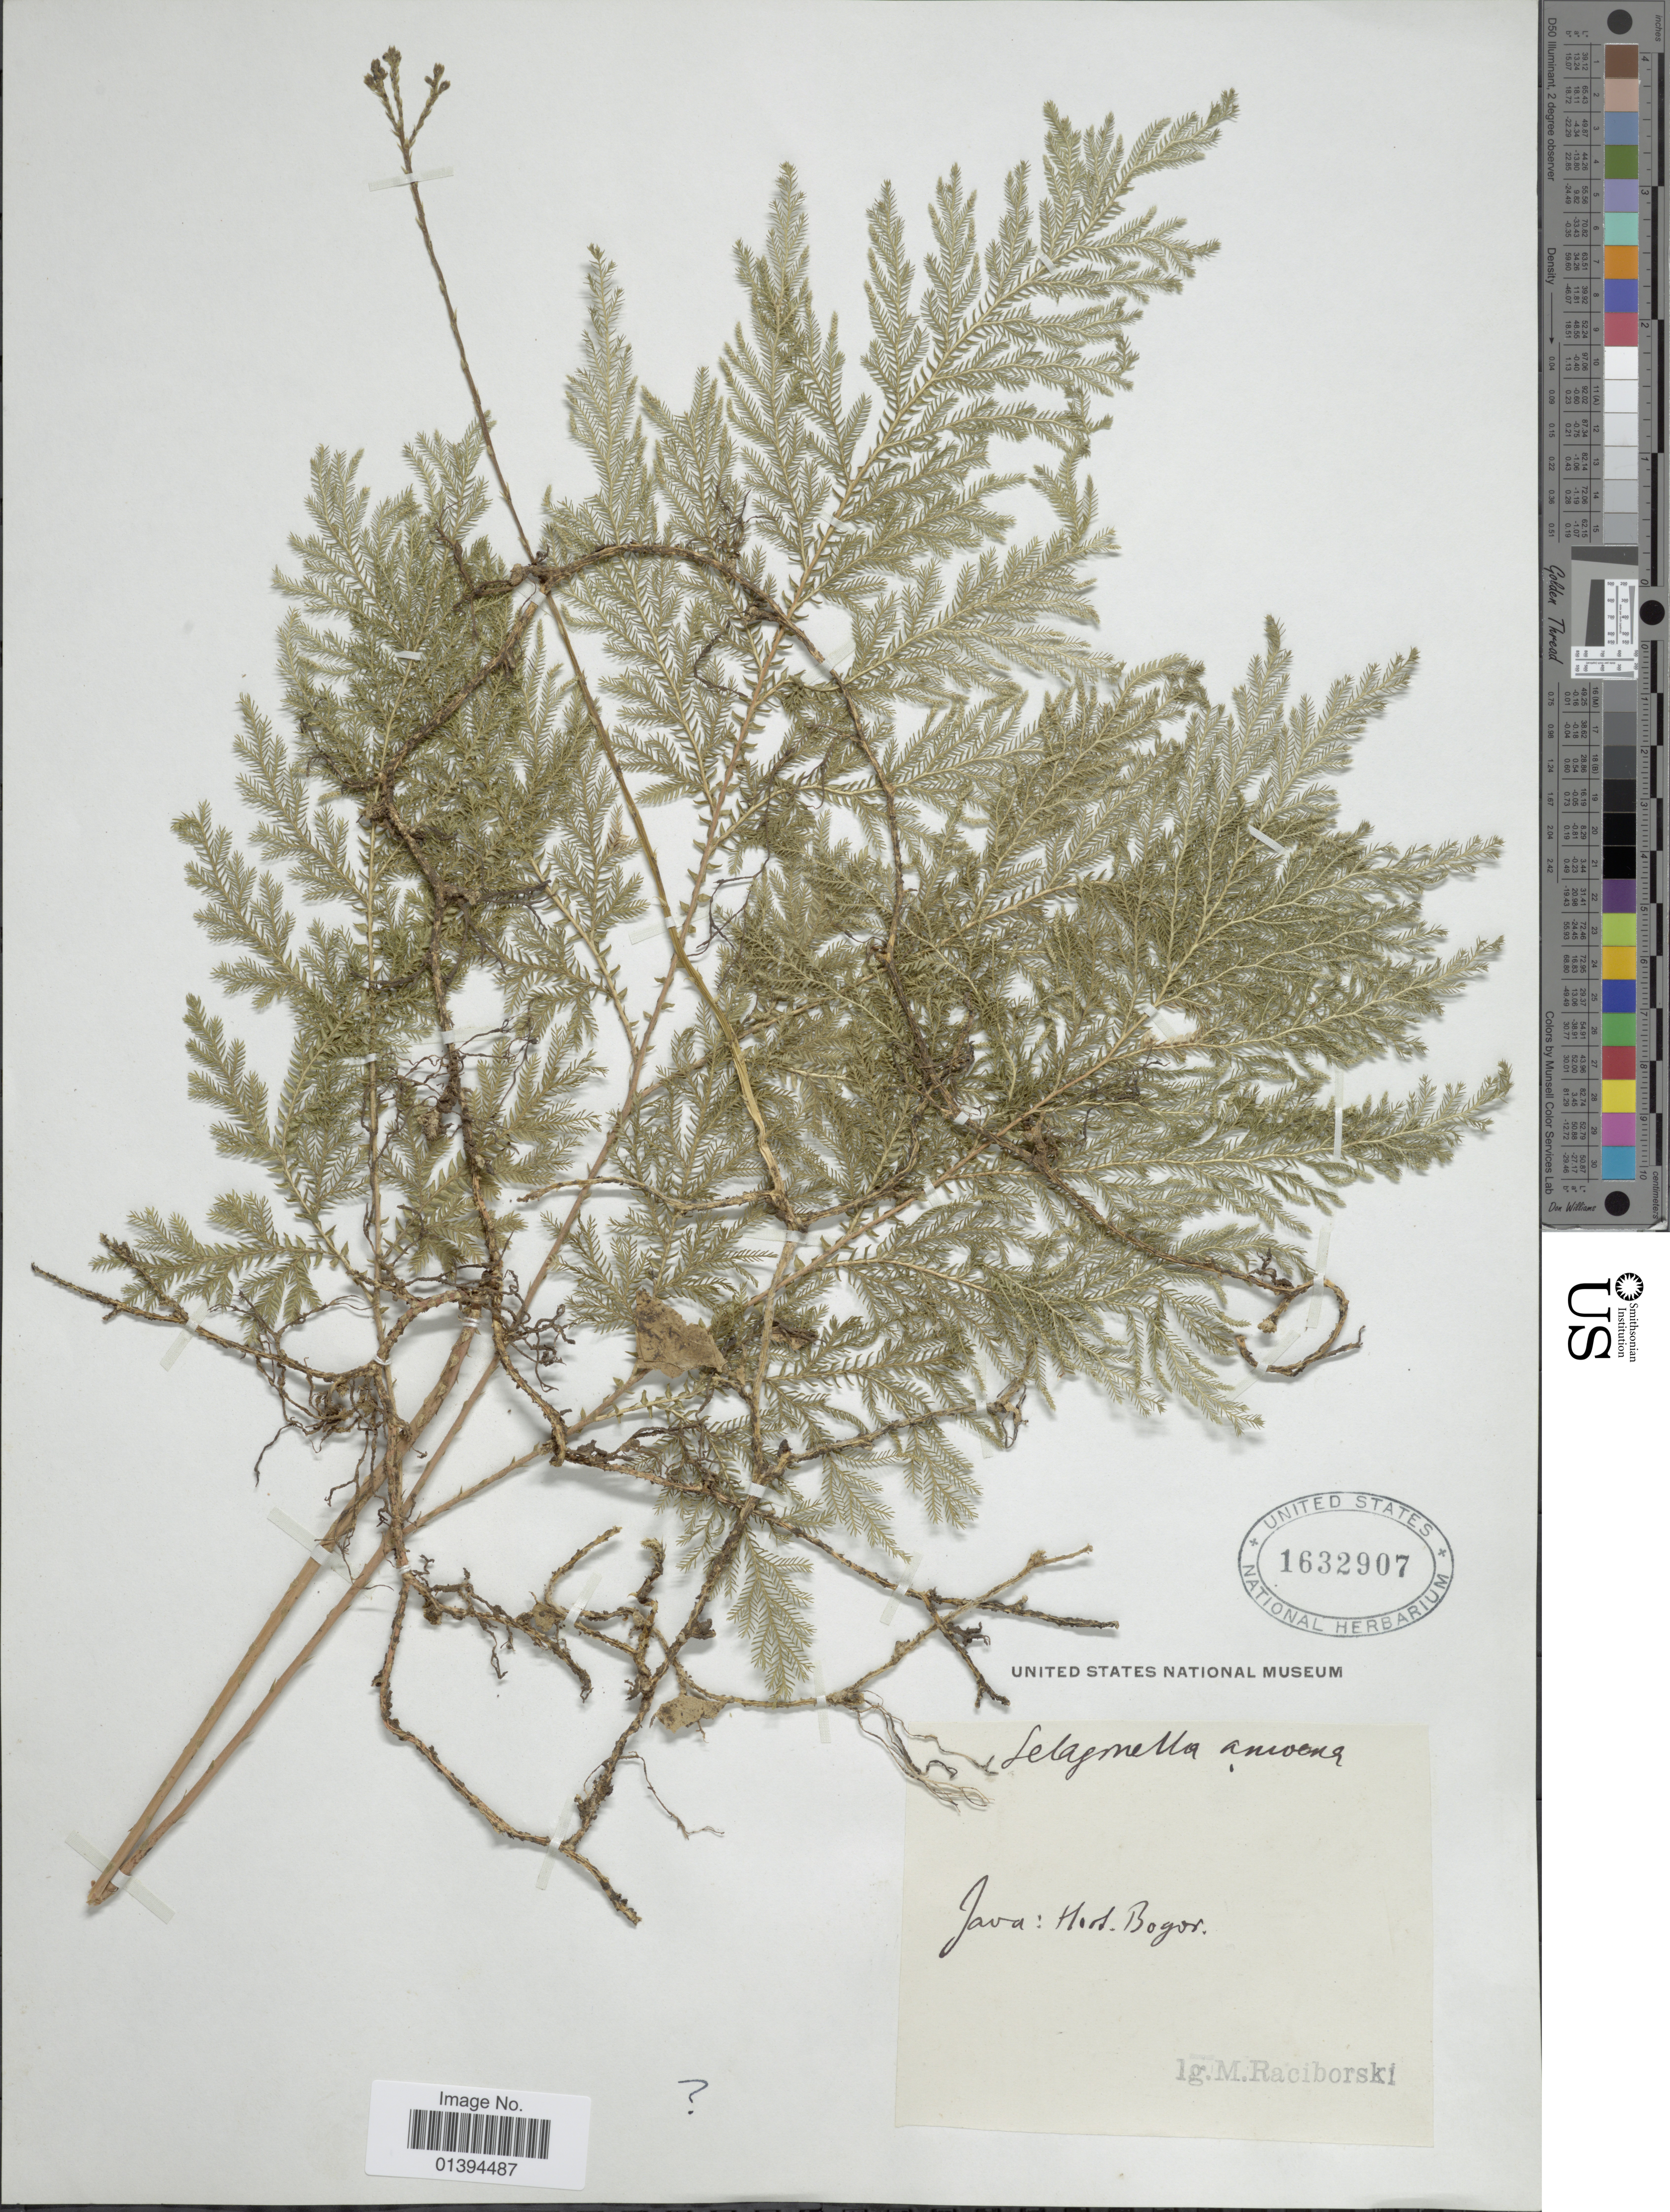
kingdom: Plantae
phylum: Tracheophyta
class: Lycopodiopsida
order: Selaginellales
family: Selaginellaceae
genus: Selaginella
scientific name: Selaginella sp.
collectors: M. Raciborski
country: Indonesia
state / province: Java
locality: Hort. Bogor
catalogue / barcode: US 1632907